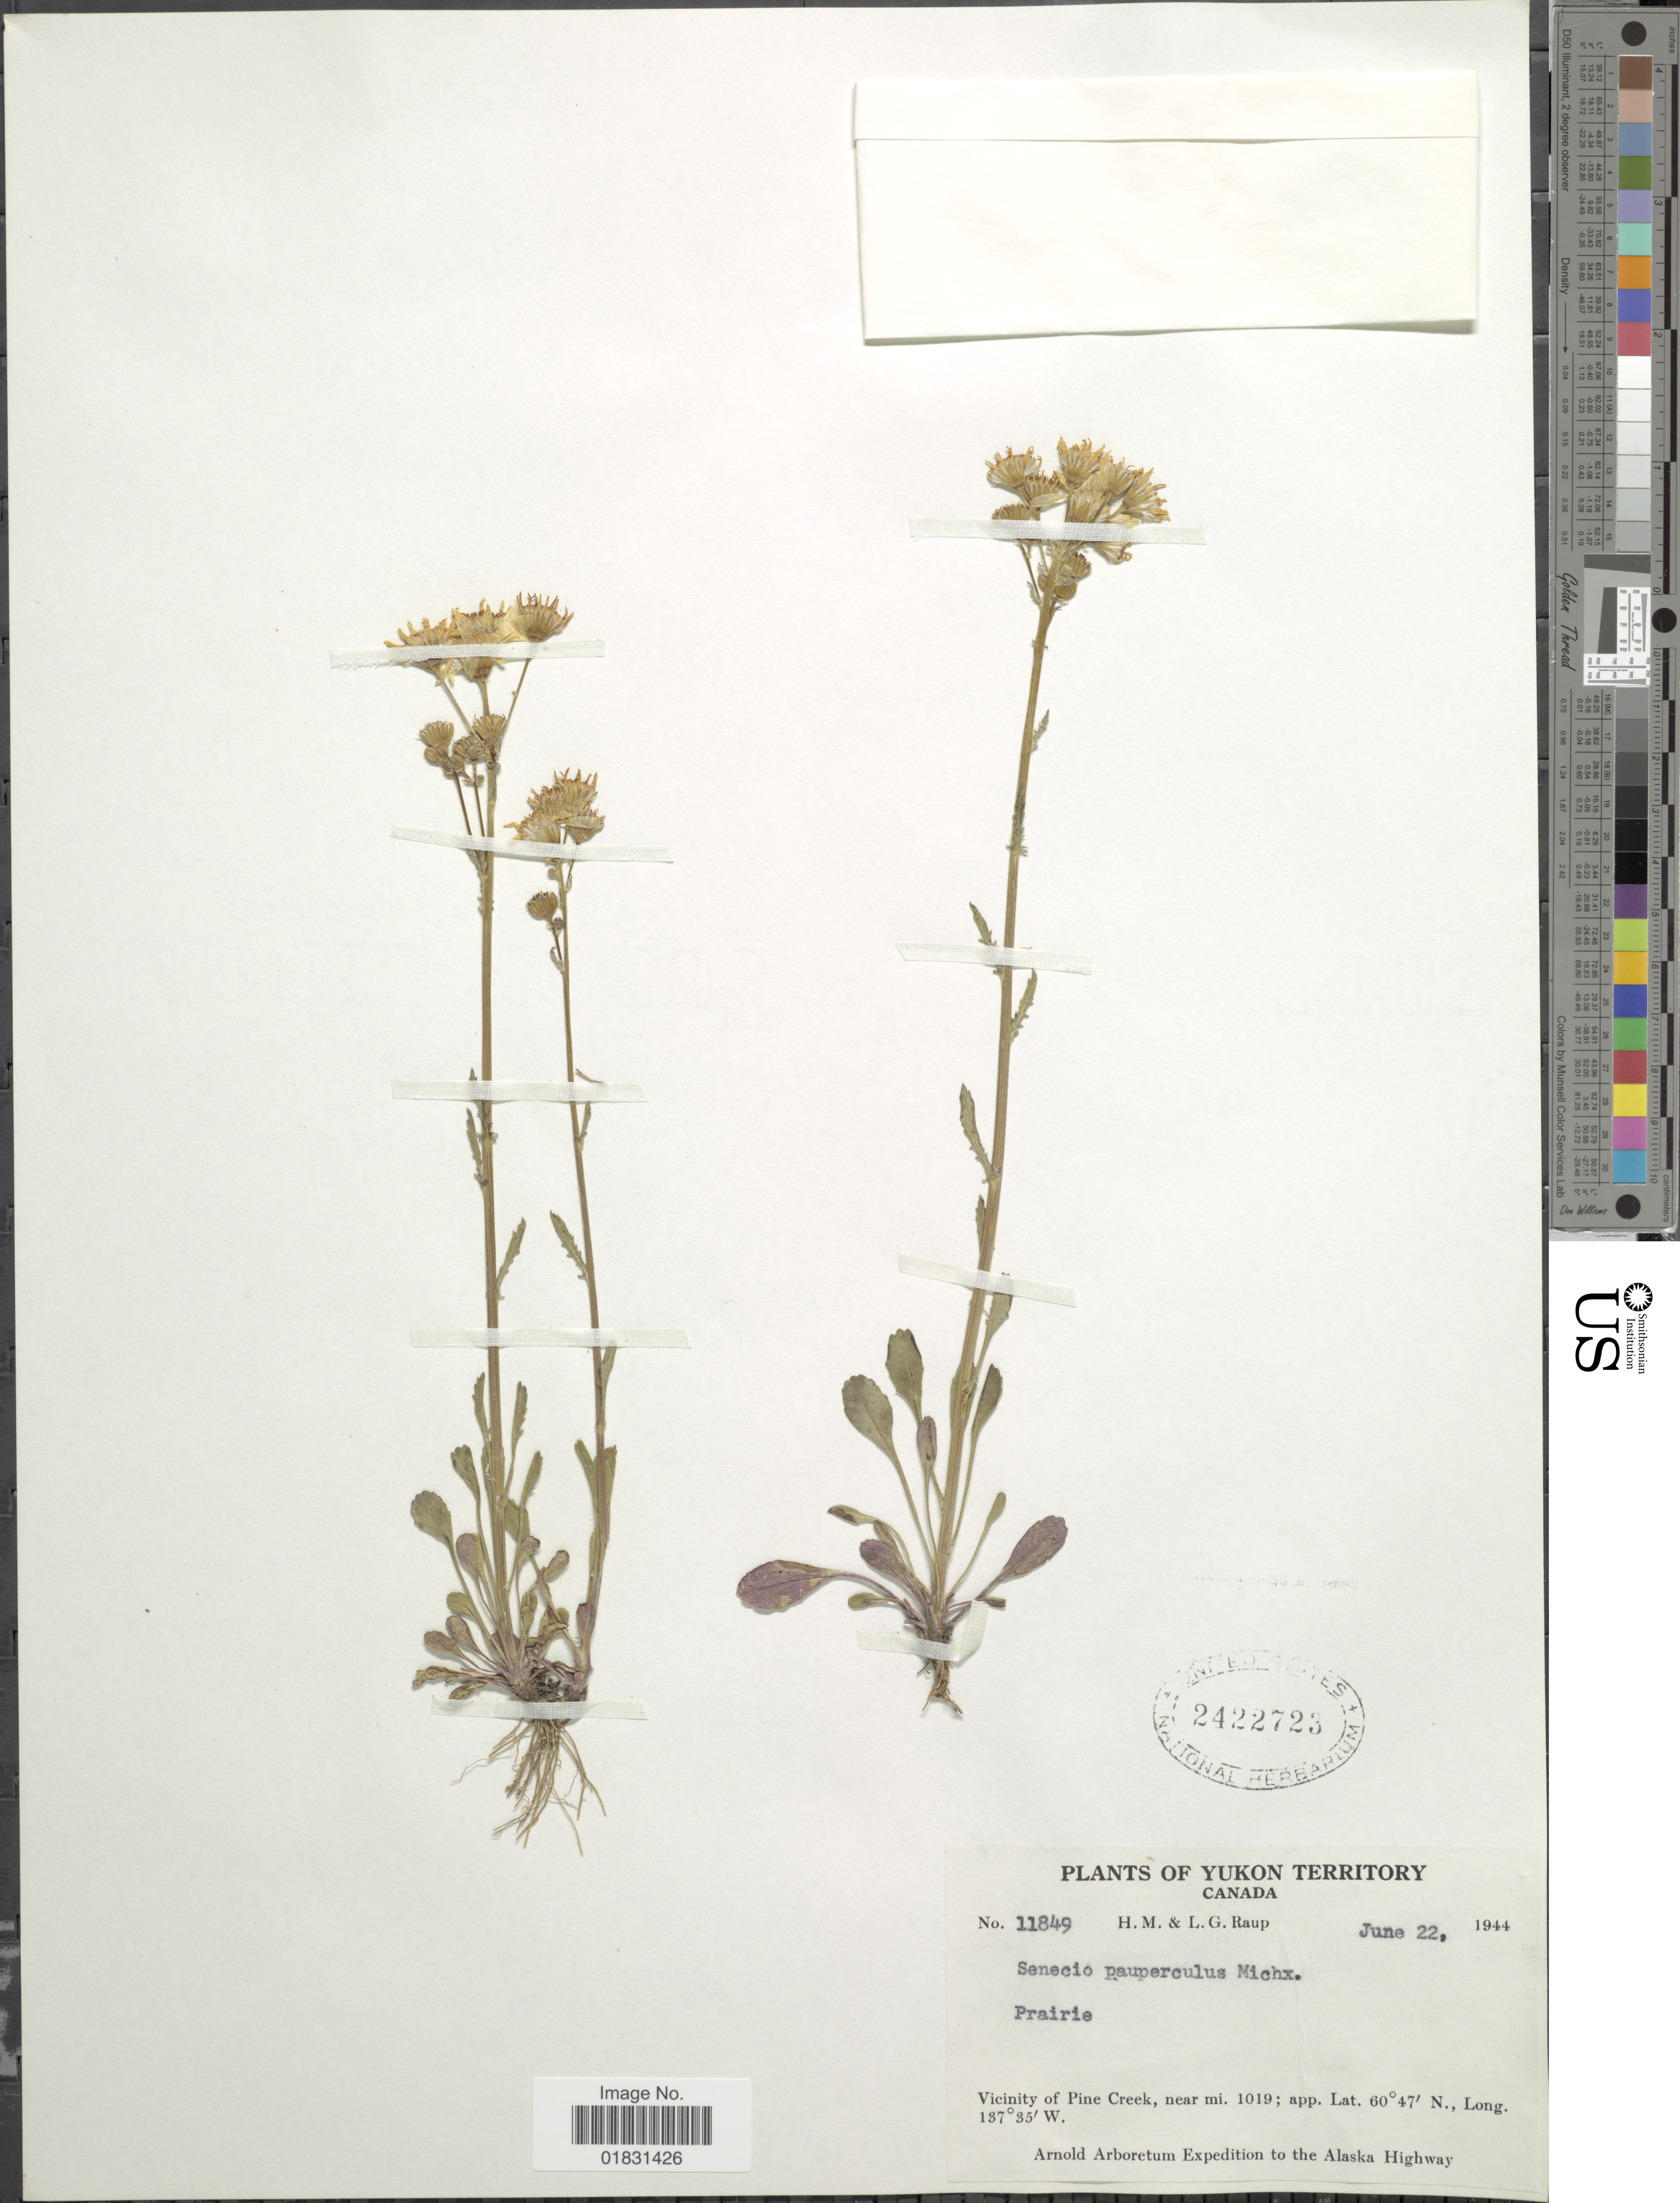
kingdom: Plantae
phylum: Tracheophyta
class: Magnoliopsida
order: Asterales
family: Asteraceae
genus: Packera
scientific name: Packera paupercula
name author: (Michx.) Á. Löve & D. Löve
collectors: H. Raup & L. Raup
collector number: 11849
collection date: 1944-06-22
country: Canada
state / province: Yukon Territory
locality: Vicinity of Pine Creek, near mi. 1019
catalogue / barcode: US 2422723